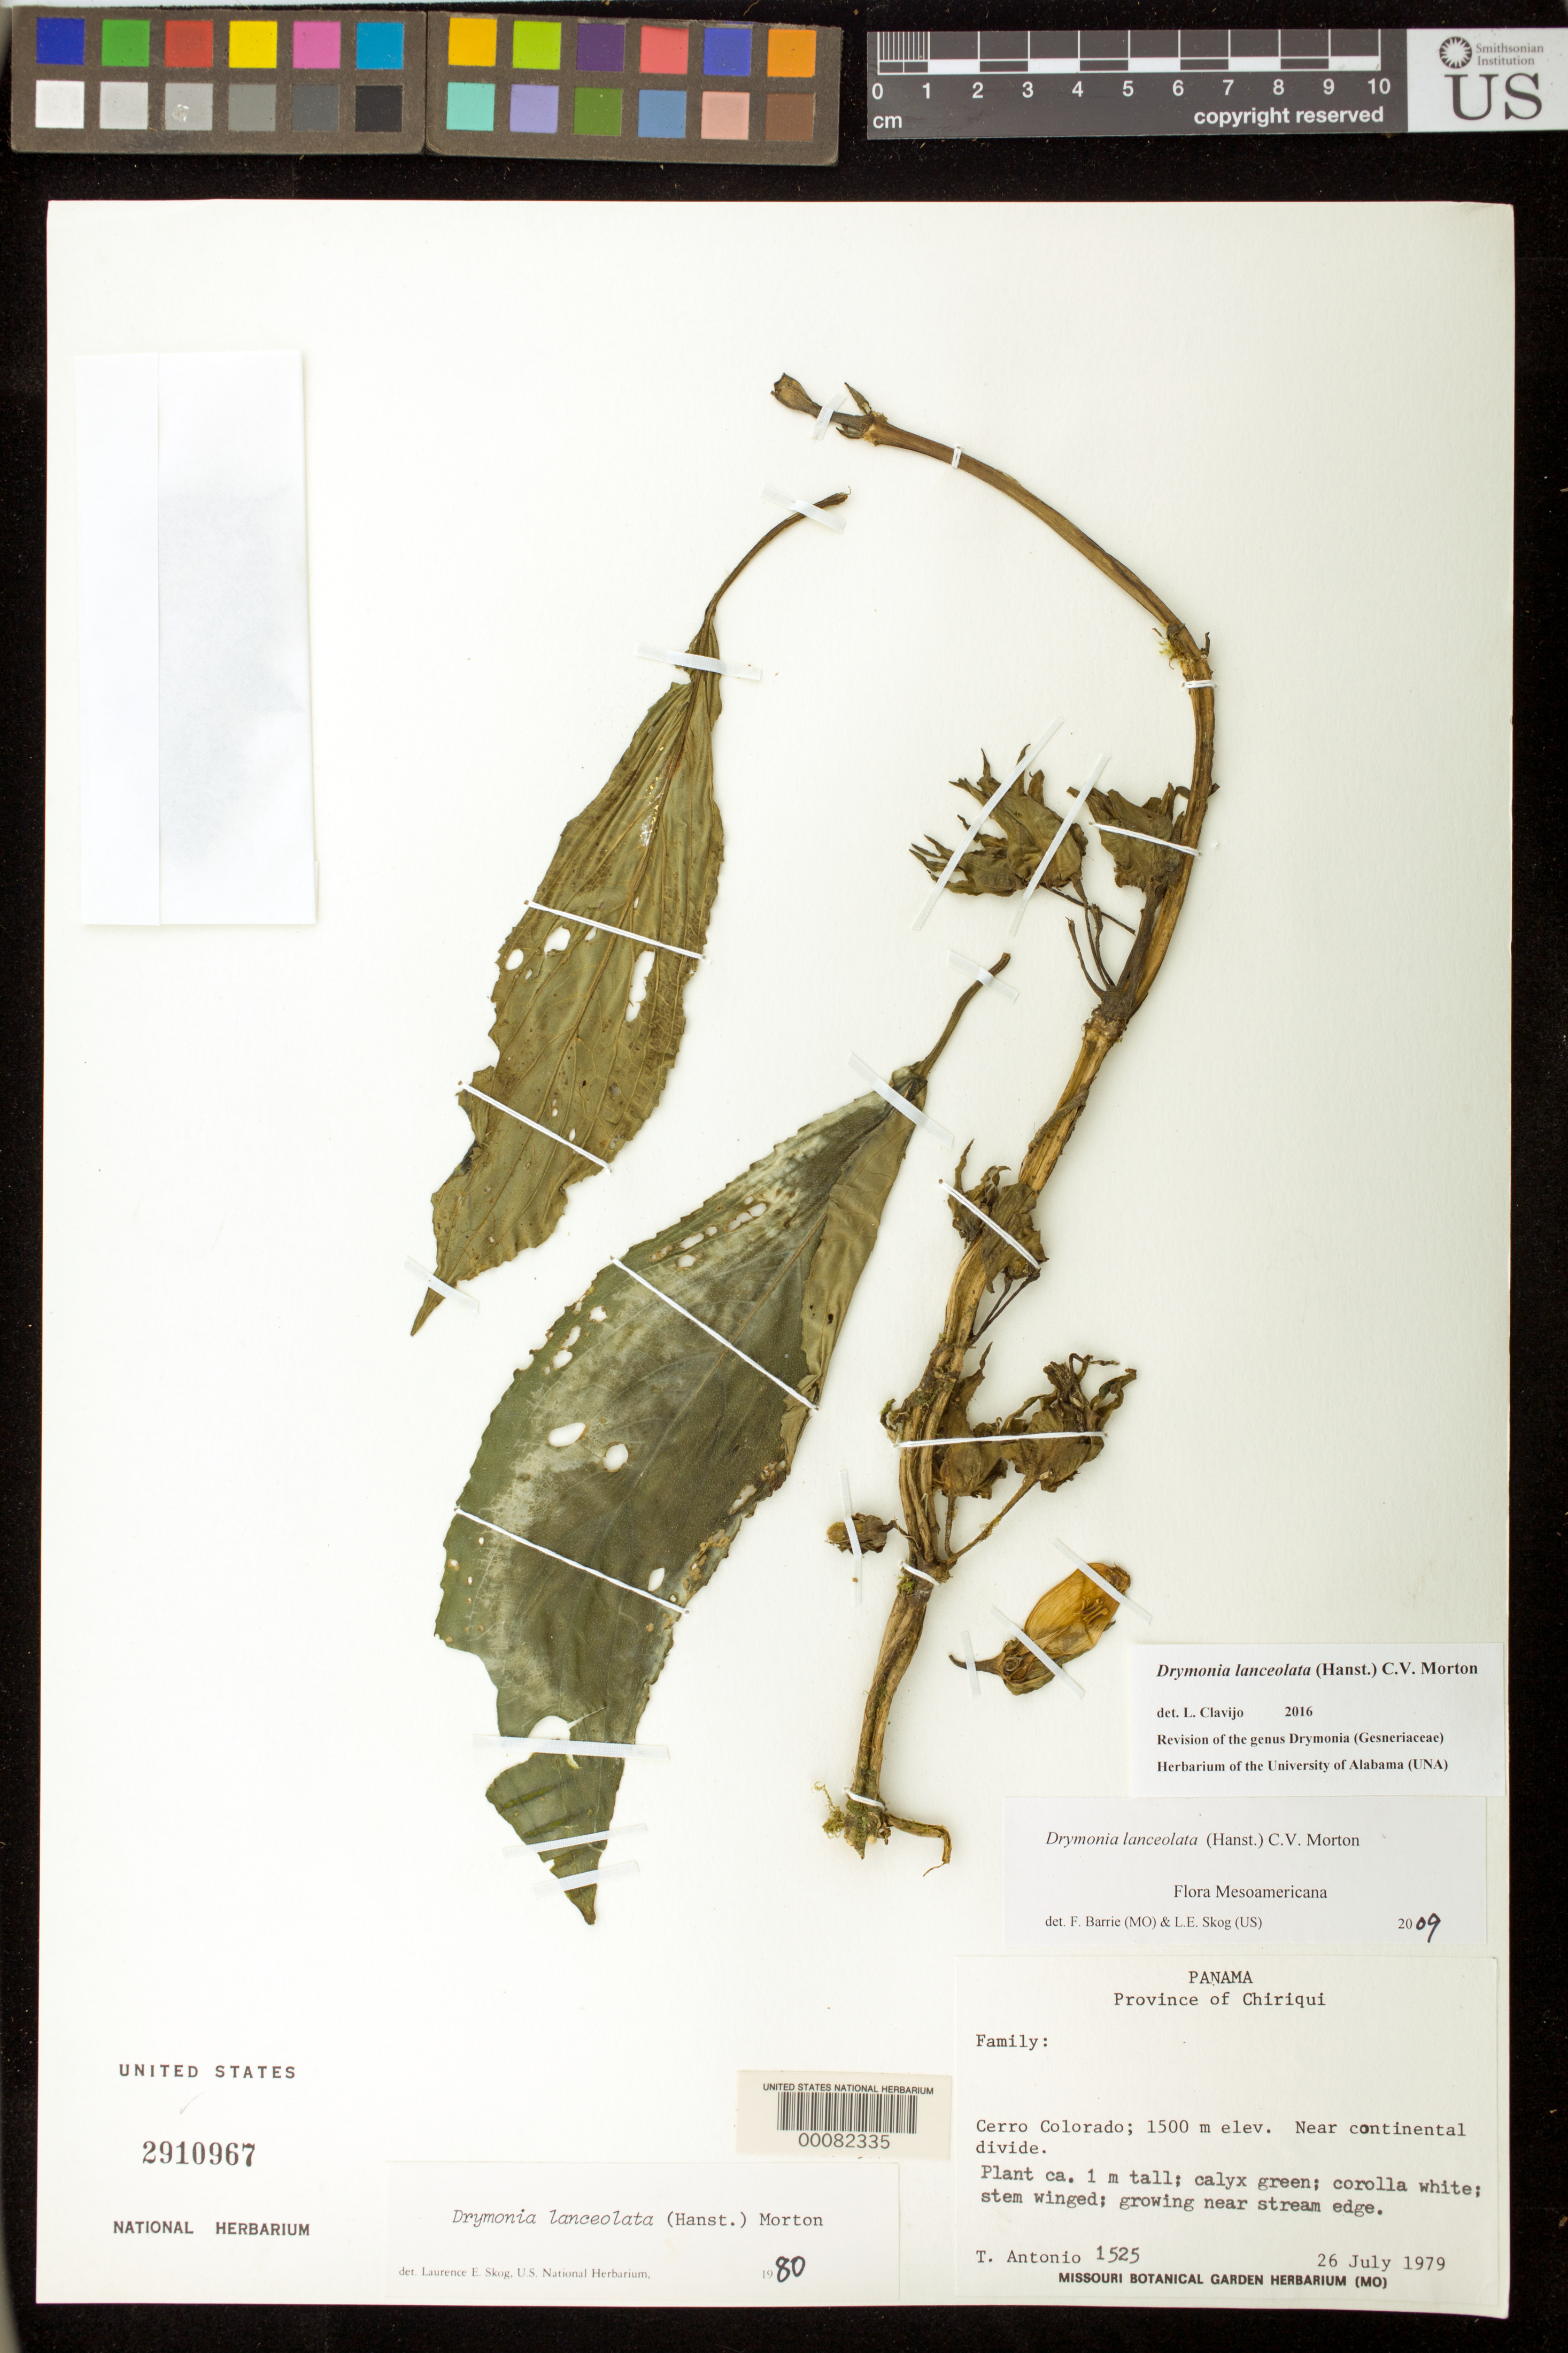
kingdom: Plantae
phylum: Tracheophyta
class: Magnoliopsida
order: Lamiales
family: Gesneriaceae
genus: Drymonia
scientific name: Drymonia lanceolata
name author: (Hanst.) C.V. Morton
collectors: T. Antonio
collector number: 1525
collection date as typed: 26 Jul 1979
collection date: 1979-07-26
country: Panama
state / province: Chiriquí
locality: Cerro Colorado, near continental divide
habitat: Growing near stream edge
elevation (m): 1500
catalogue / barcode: US 2910967